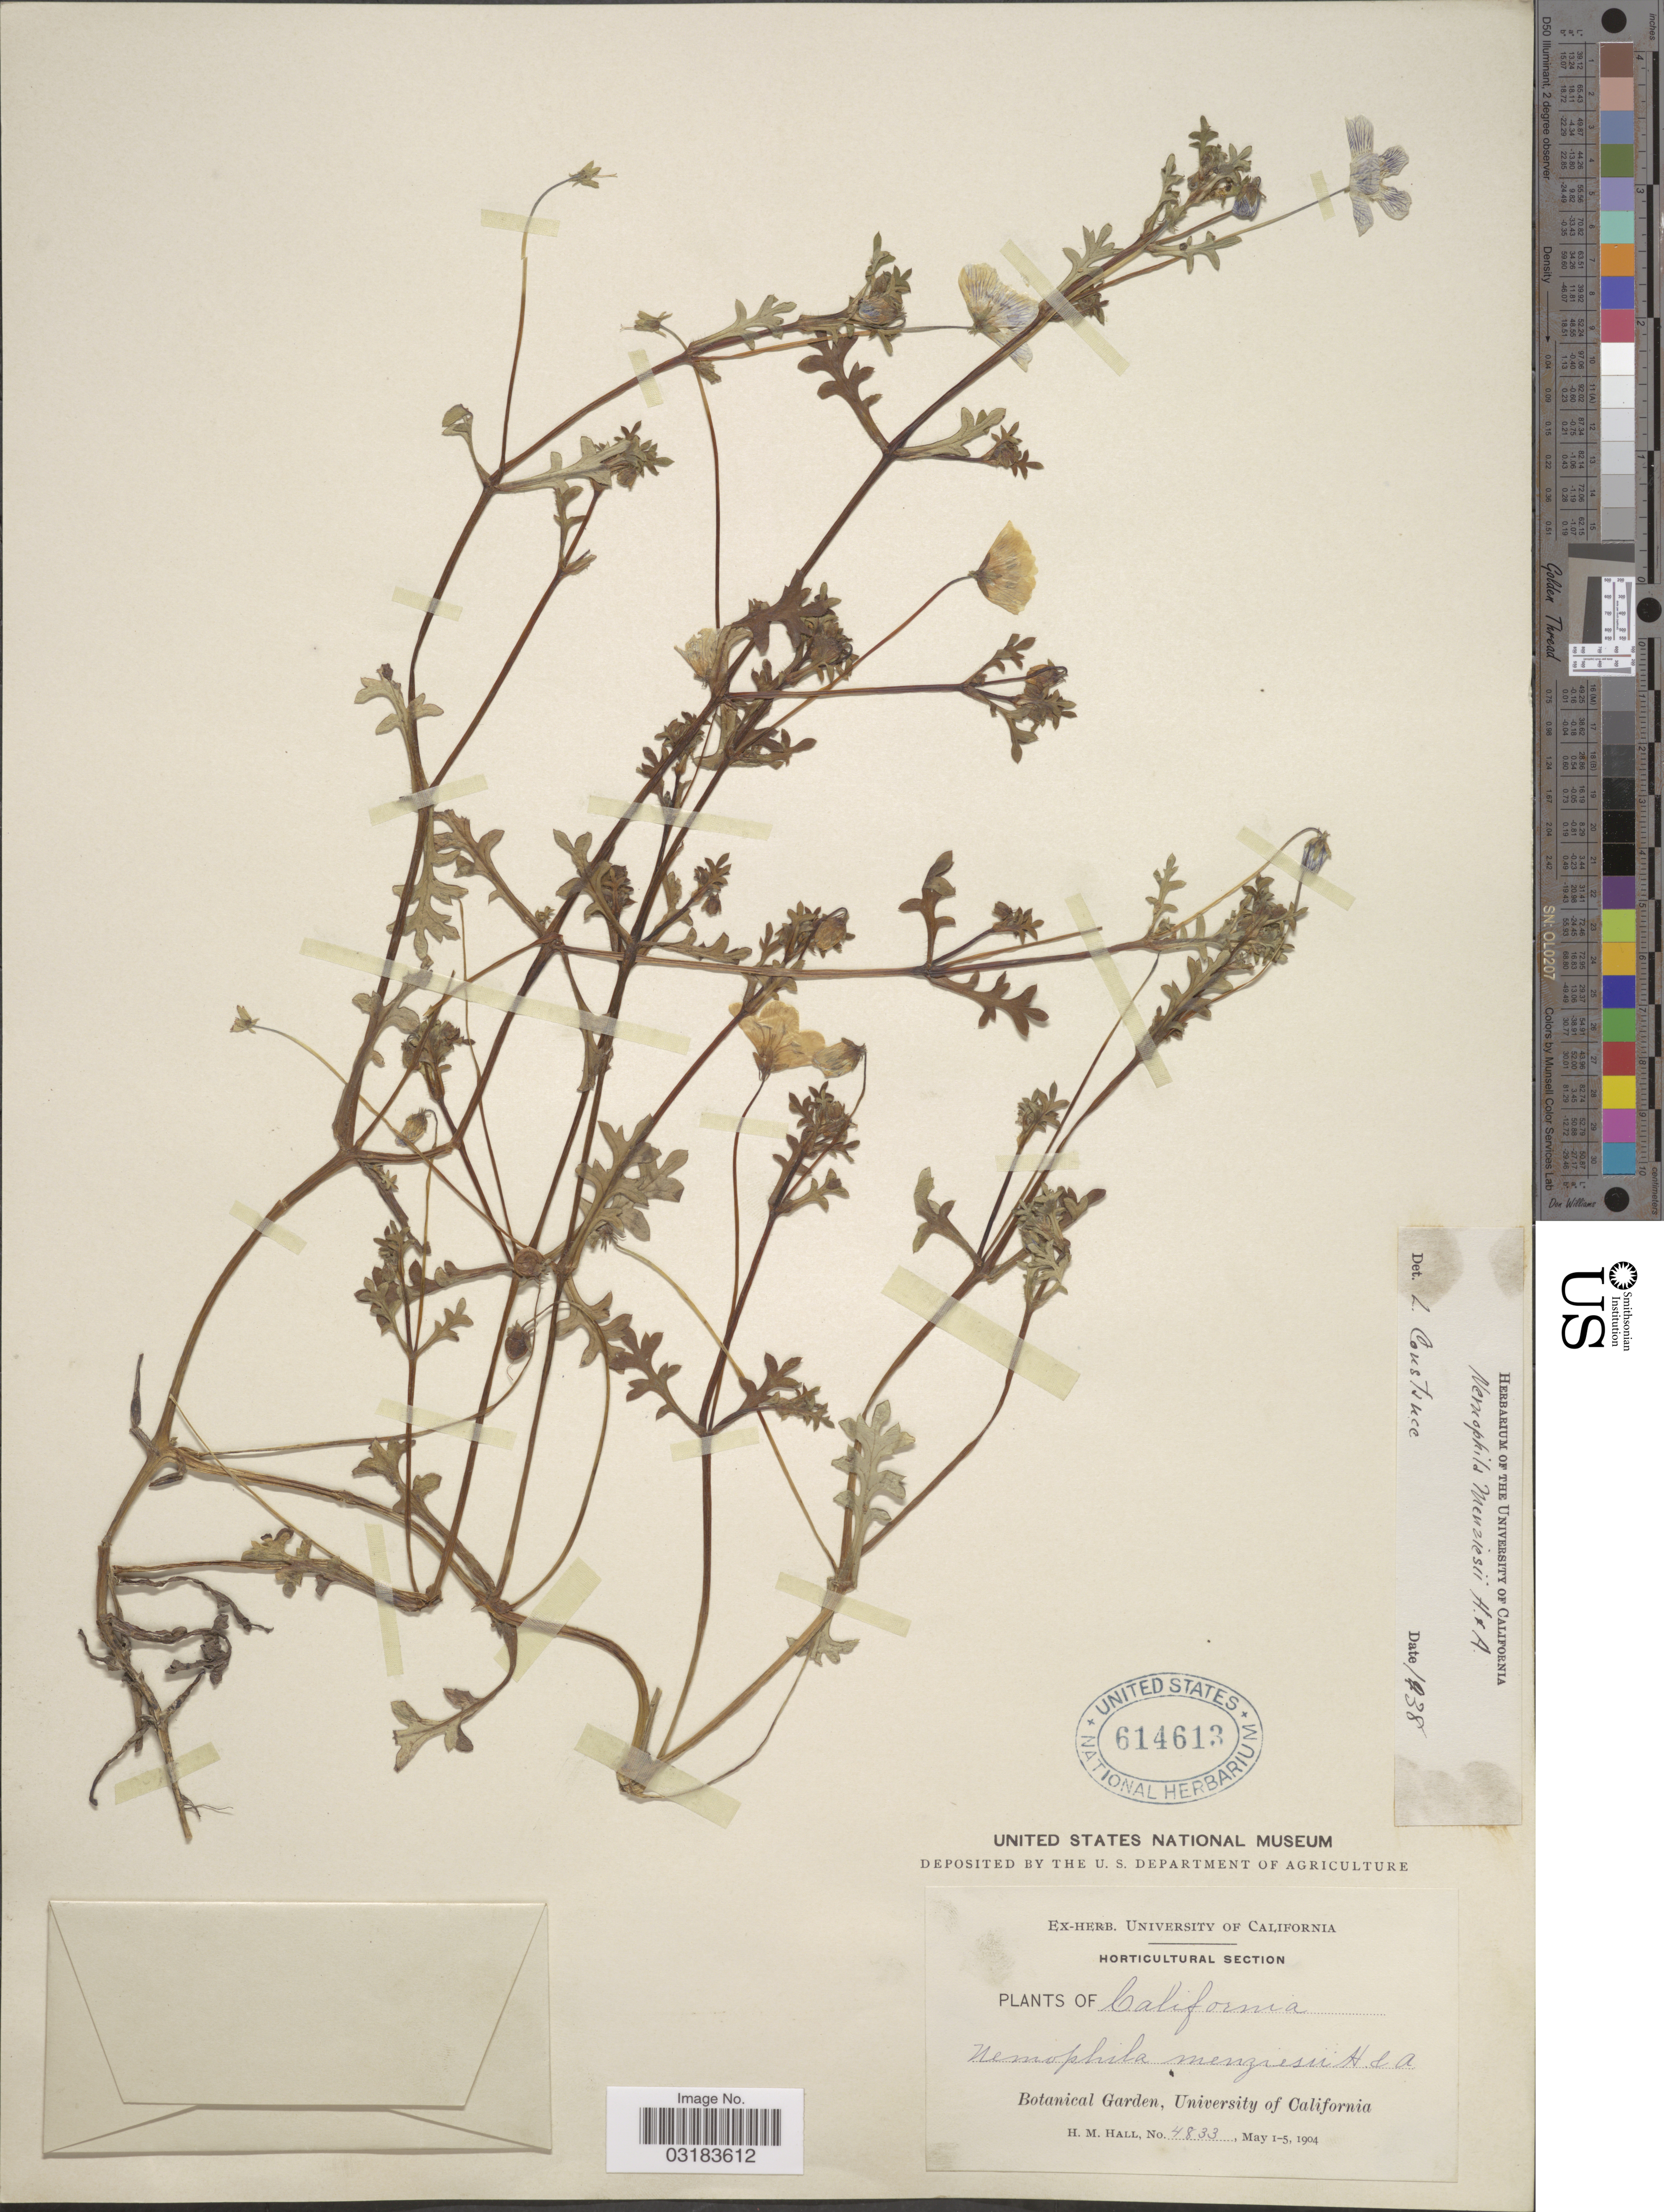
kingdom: Plantae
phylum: Tracheophyta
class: Magnoliopsida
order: Boraginales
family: Hydrophyllaceae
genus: Nemophila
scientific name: Nemophila menziesii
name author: Hook. & Arn.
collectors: H. M. Hall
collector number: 4833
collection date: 1904-05-01/1904-05-05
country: United States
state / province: California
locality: Botanical Garden, University of California.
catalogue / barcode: US 614613